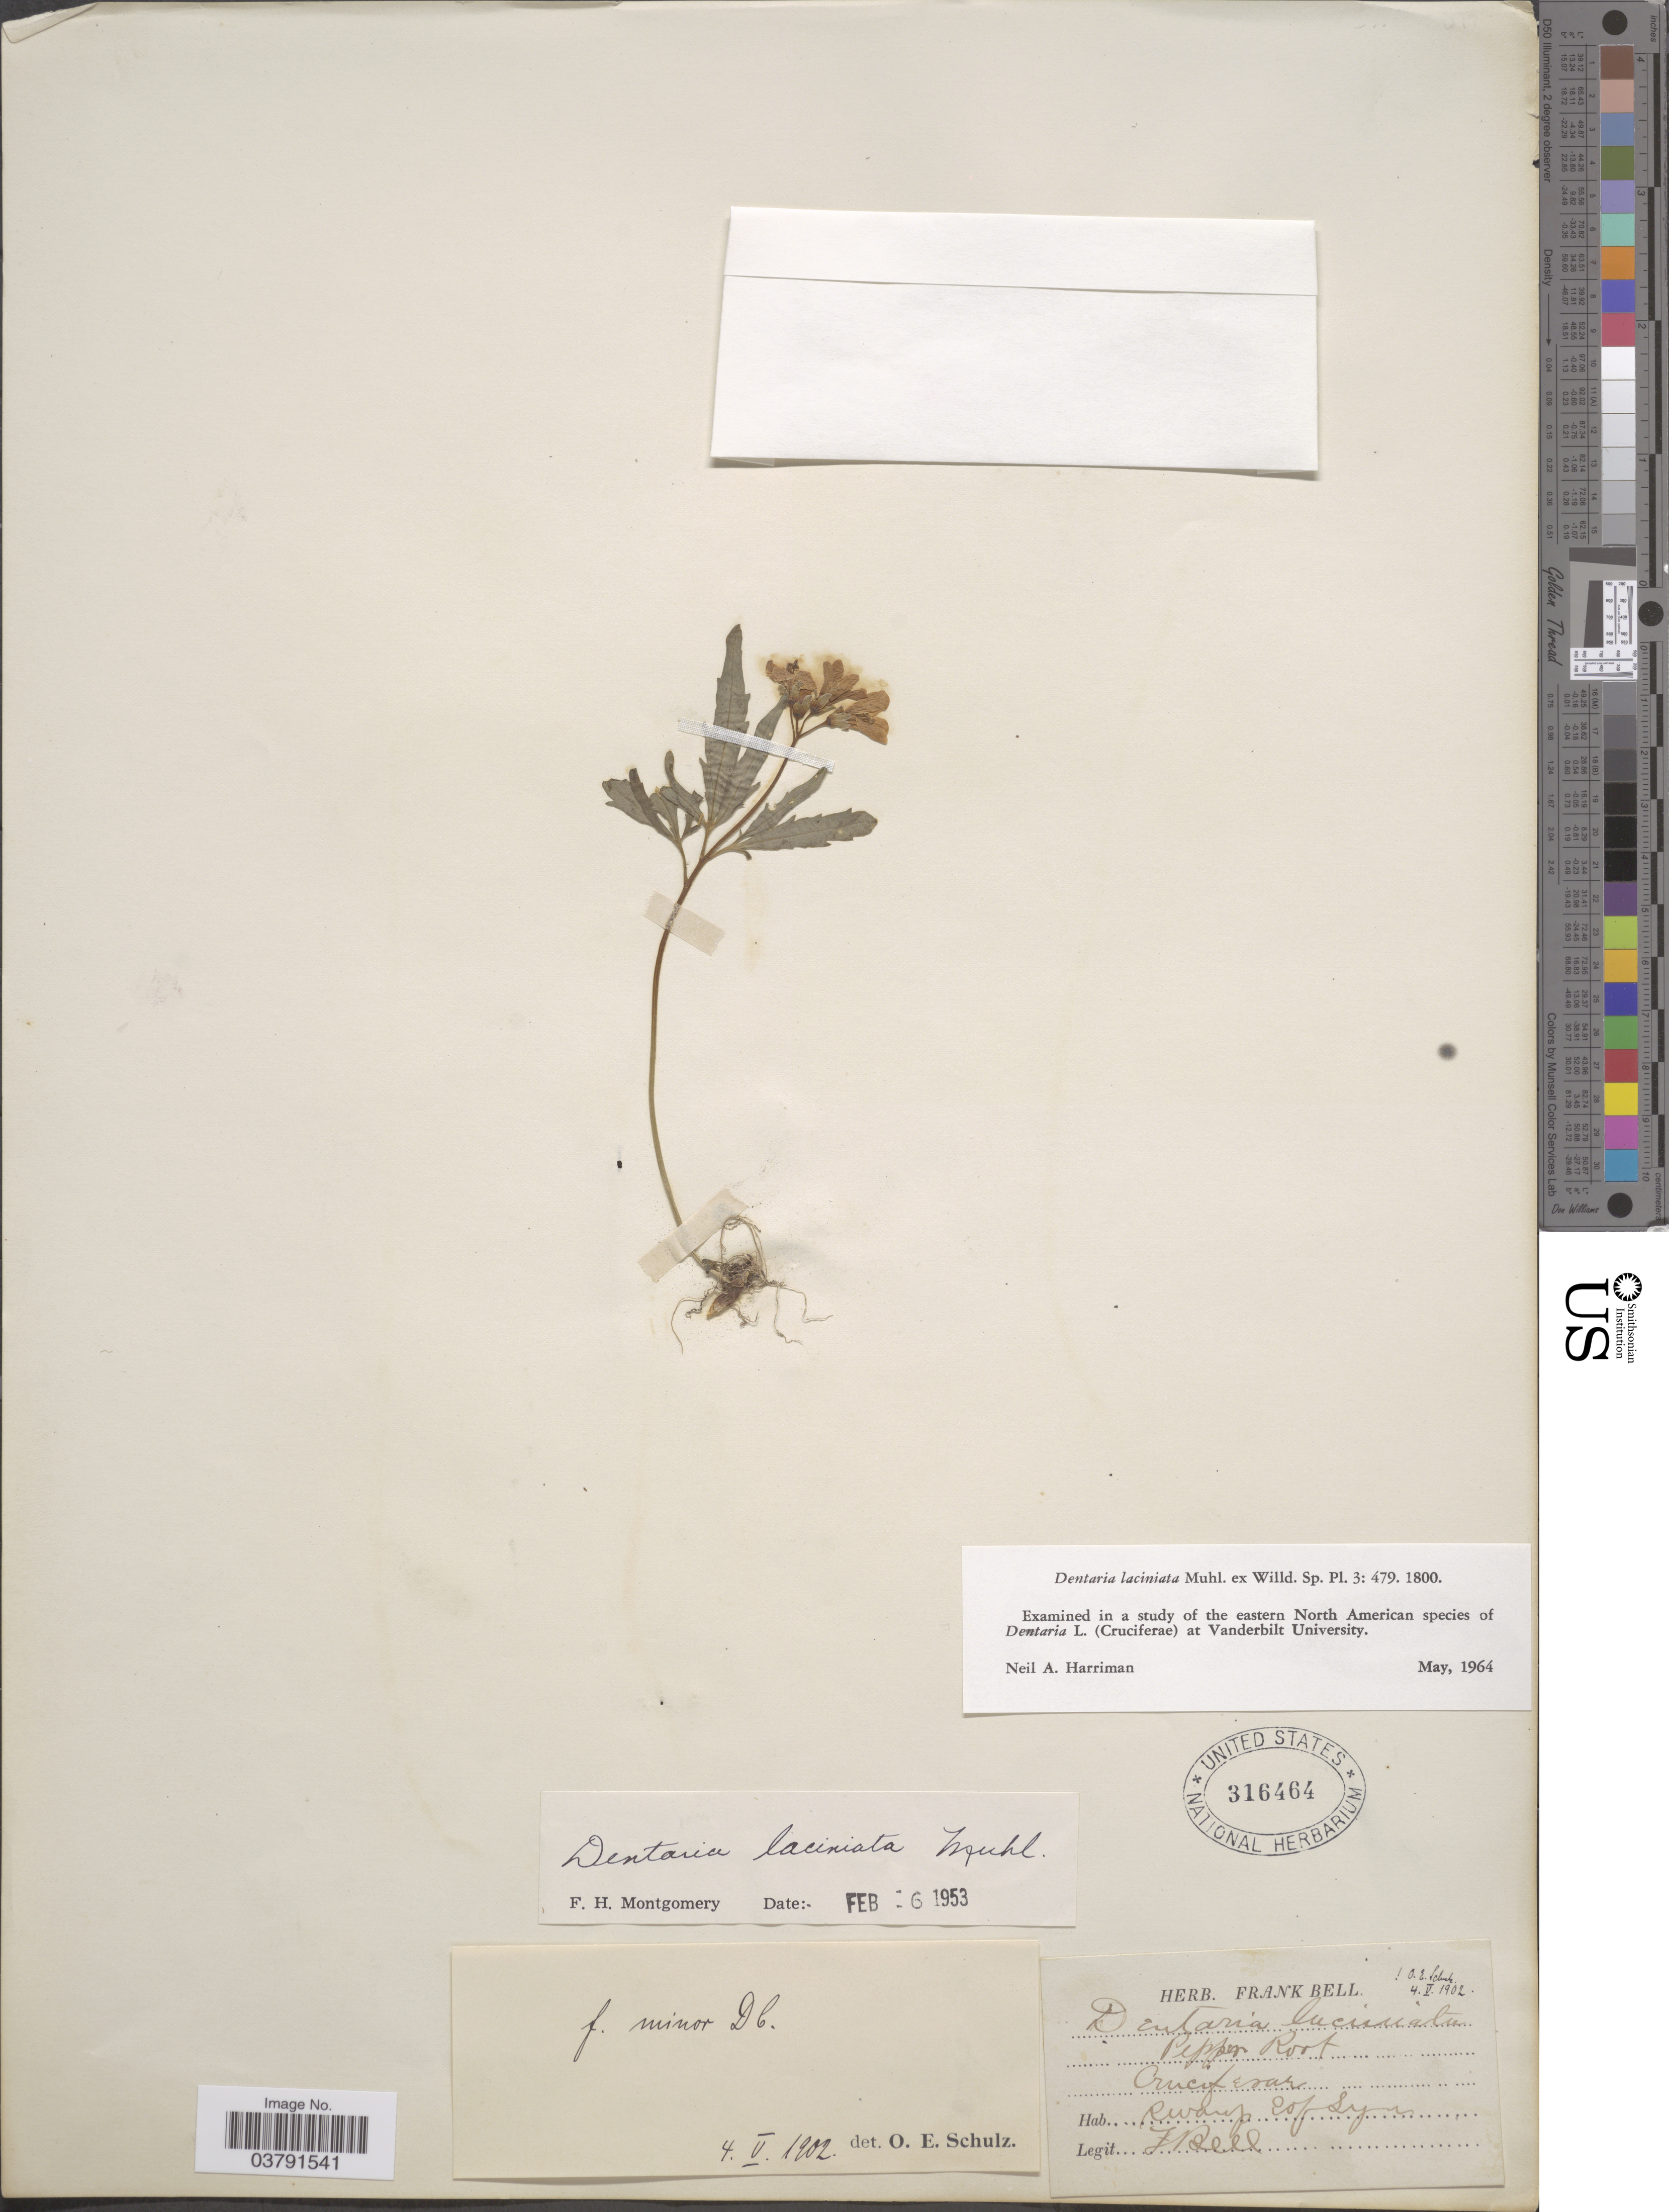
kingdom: Plantae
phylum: Tracheophyta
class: Magnoliopsida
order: Brassicales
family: Brassicaceae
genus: Dentaria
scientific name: Dentaria laciniata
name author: Muhl.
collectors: F. Bell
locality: Swamp E of Syn. [interpreted]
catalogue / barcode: US 316464